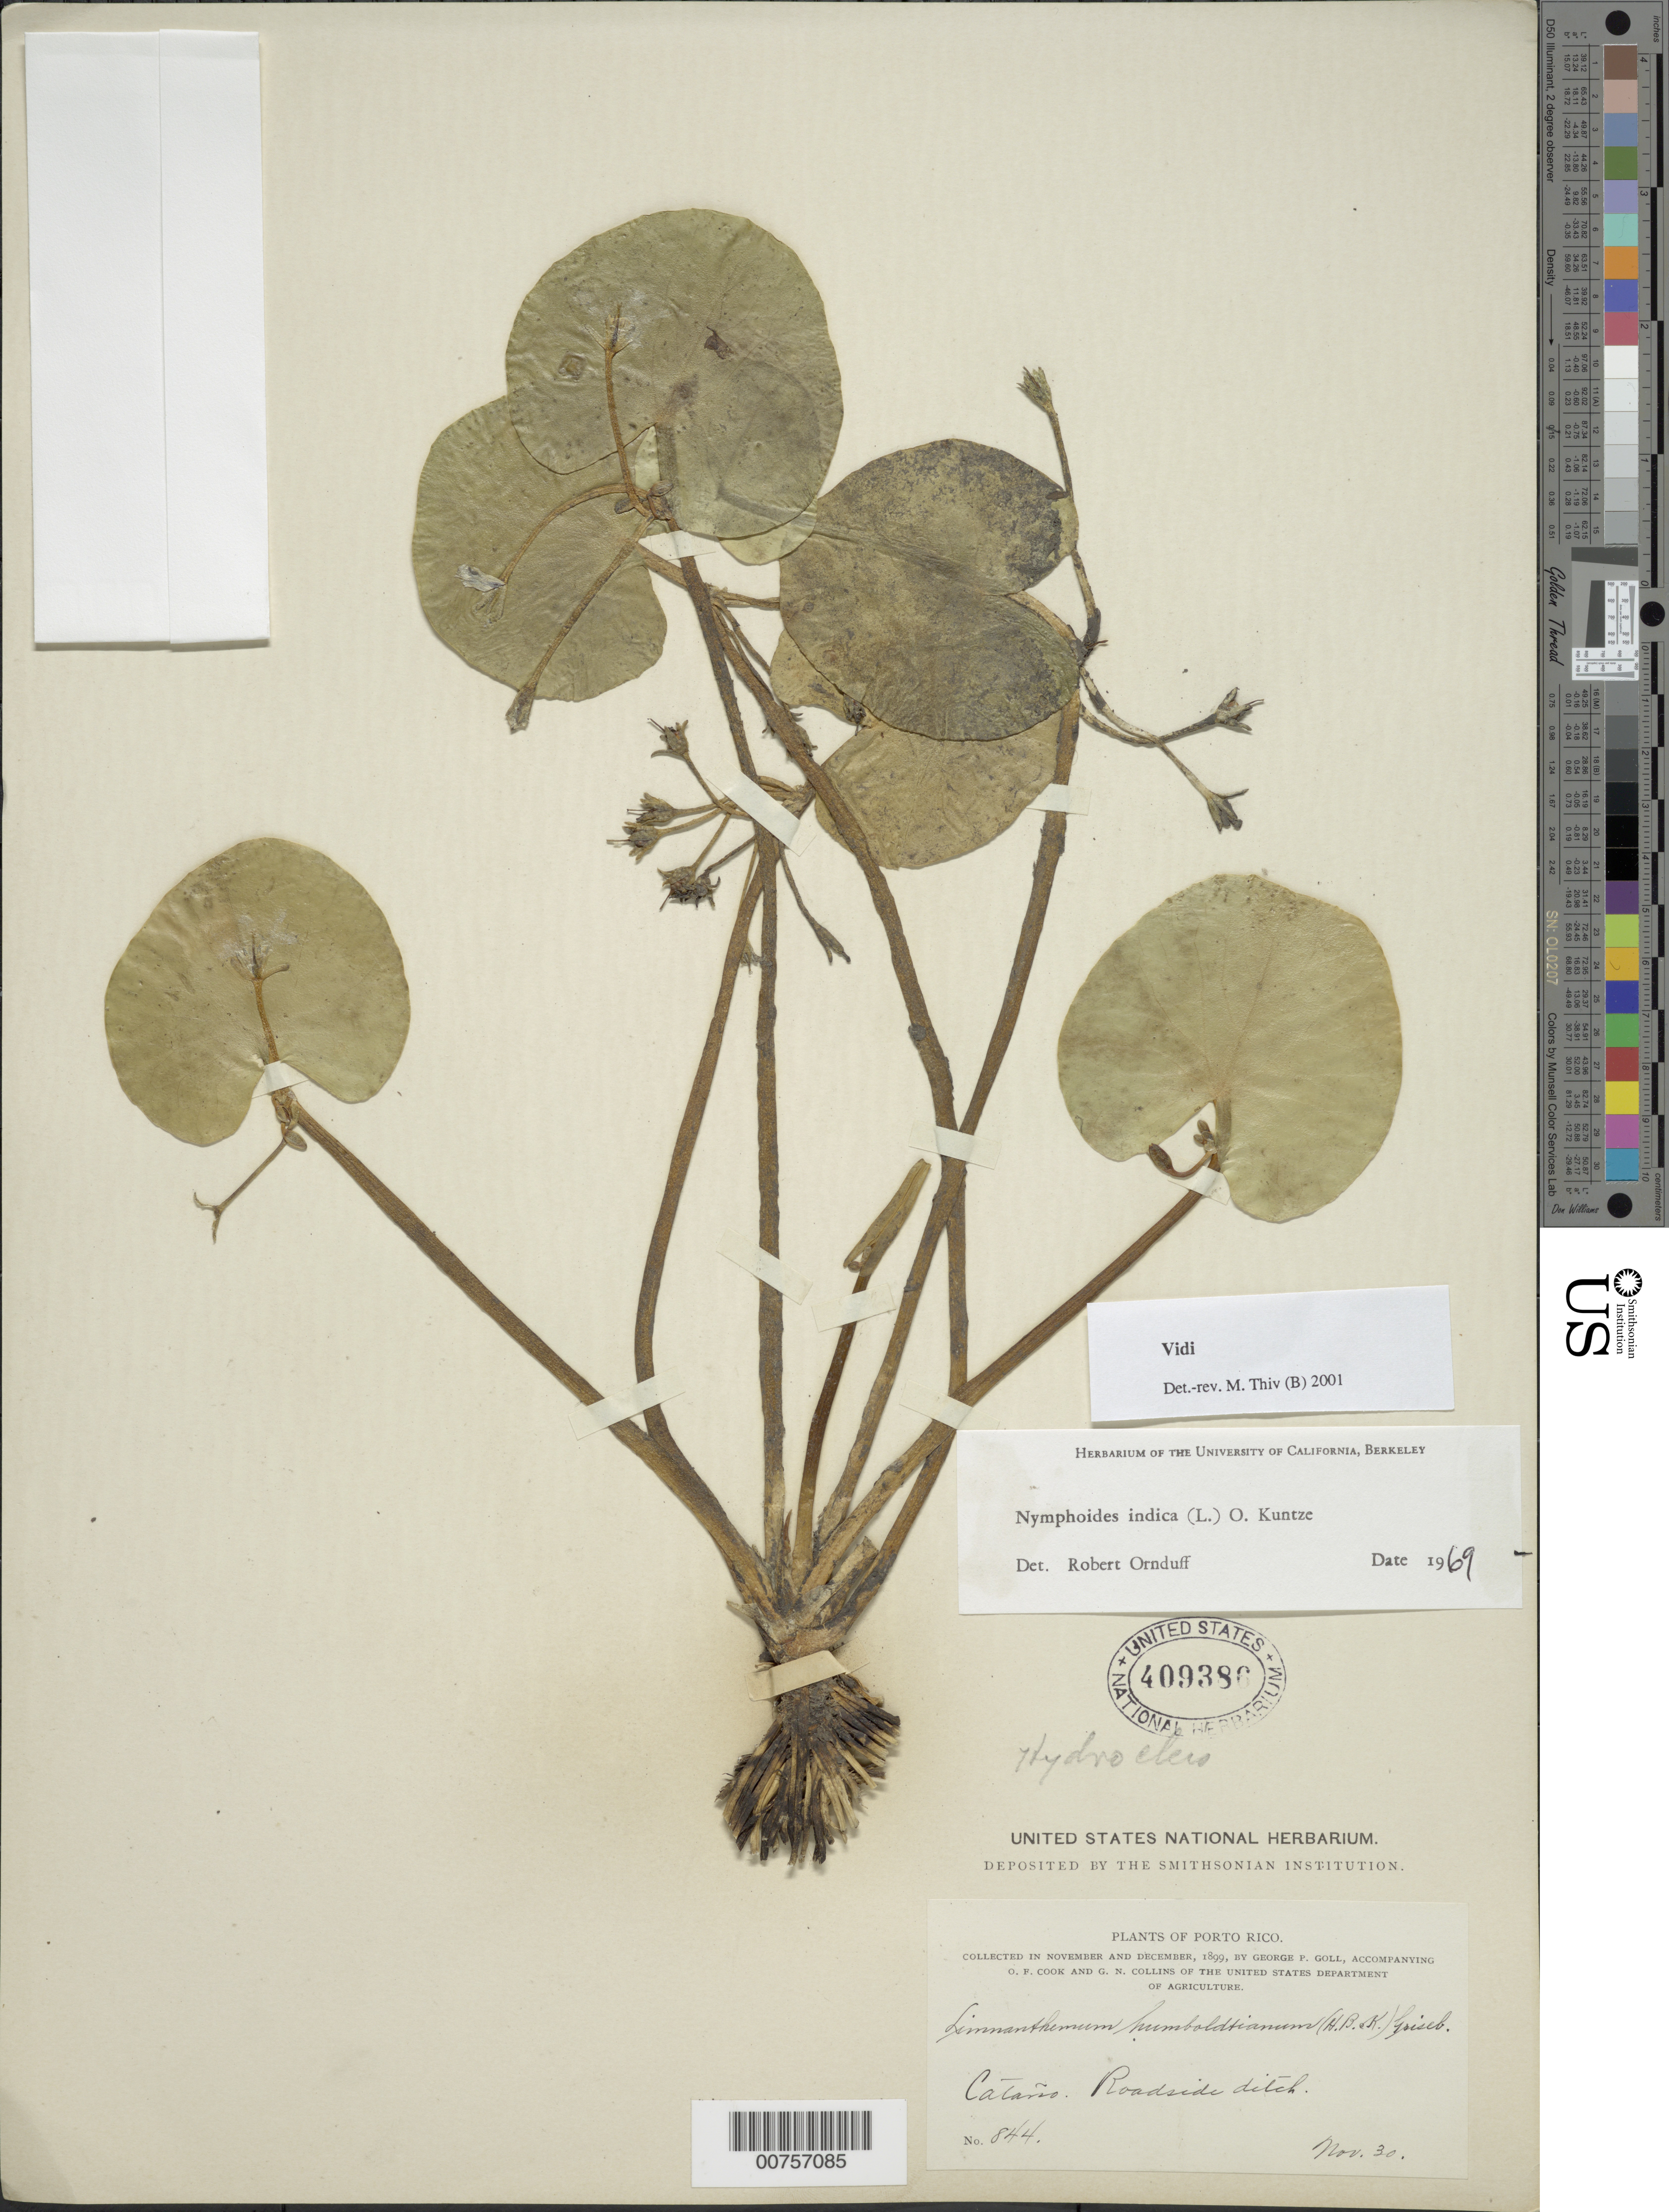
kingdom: Plantae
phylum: Tracheophyta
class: Magnoliopsida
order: Asterales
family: Menyanthaceae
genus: Nymphoides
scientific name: Nymphoides indica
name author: (L.) Kuntze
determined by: Thiv, M.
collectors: G. Goll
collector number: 844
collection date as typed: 30 Nov 1899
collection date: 1899-11-30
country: Puerto Rico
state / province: Cataño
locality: Cataño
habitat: Roadside ditch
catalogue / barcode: US 409386